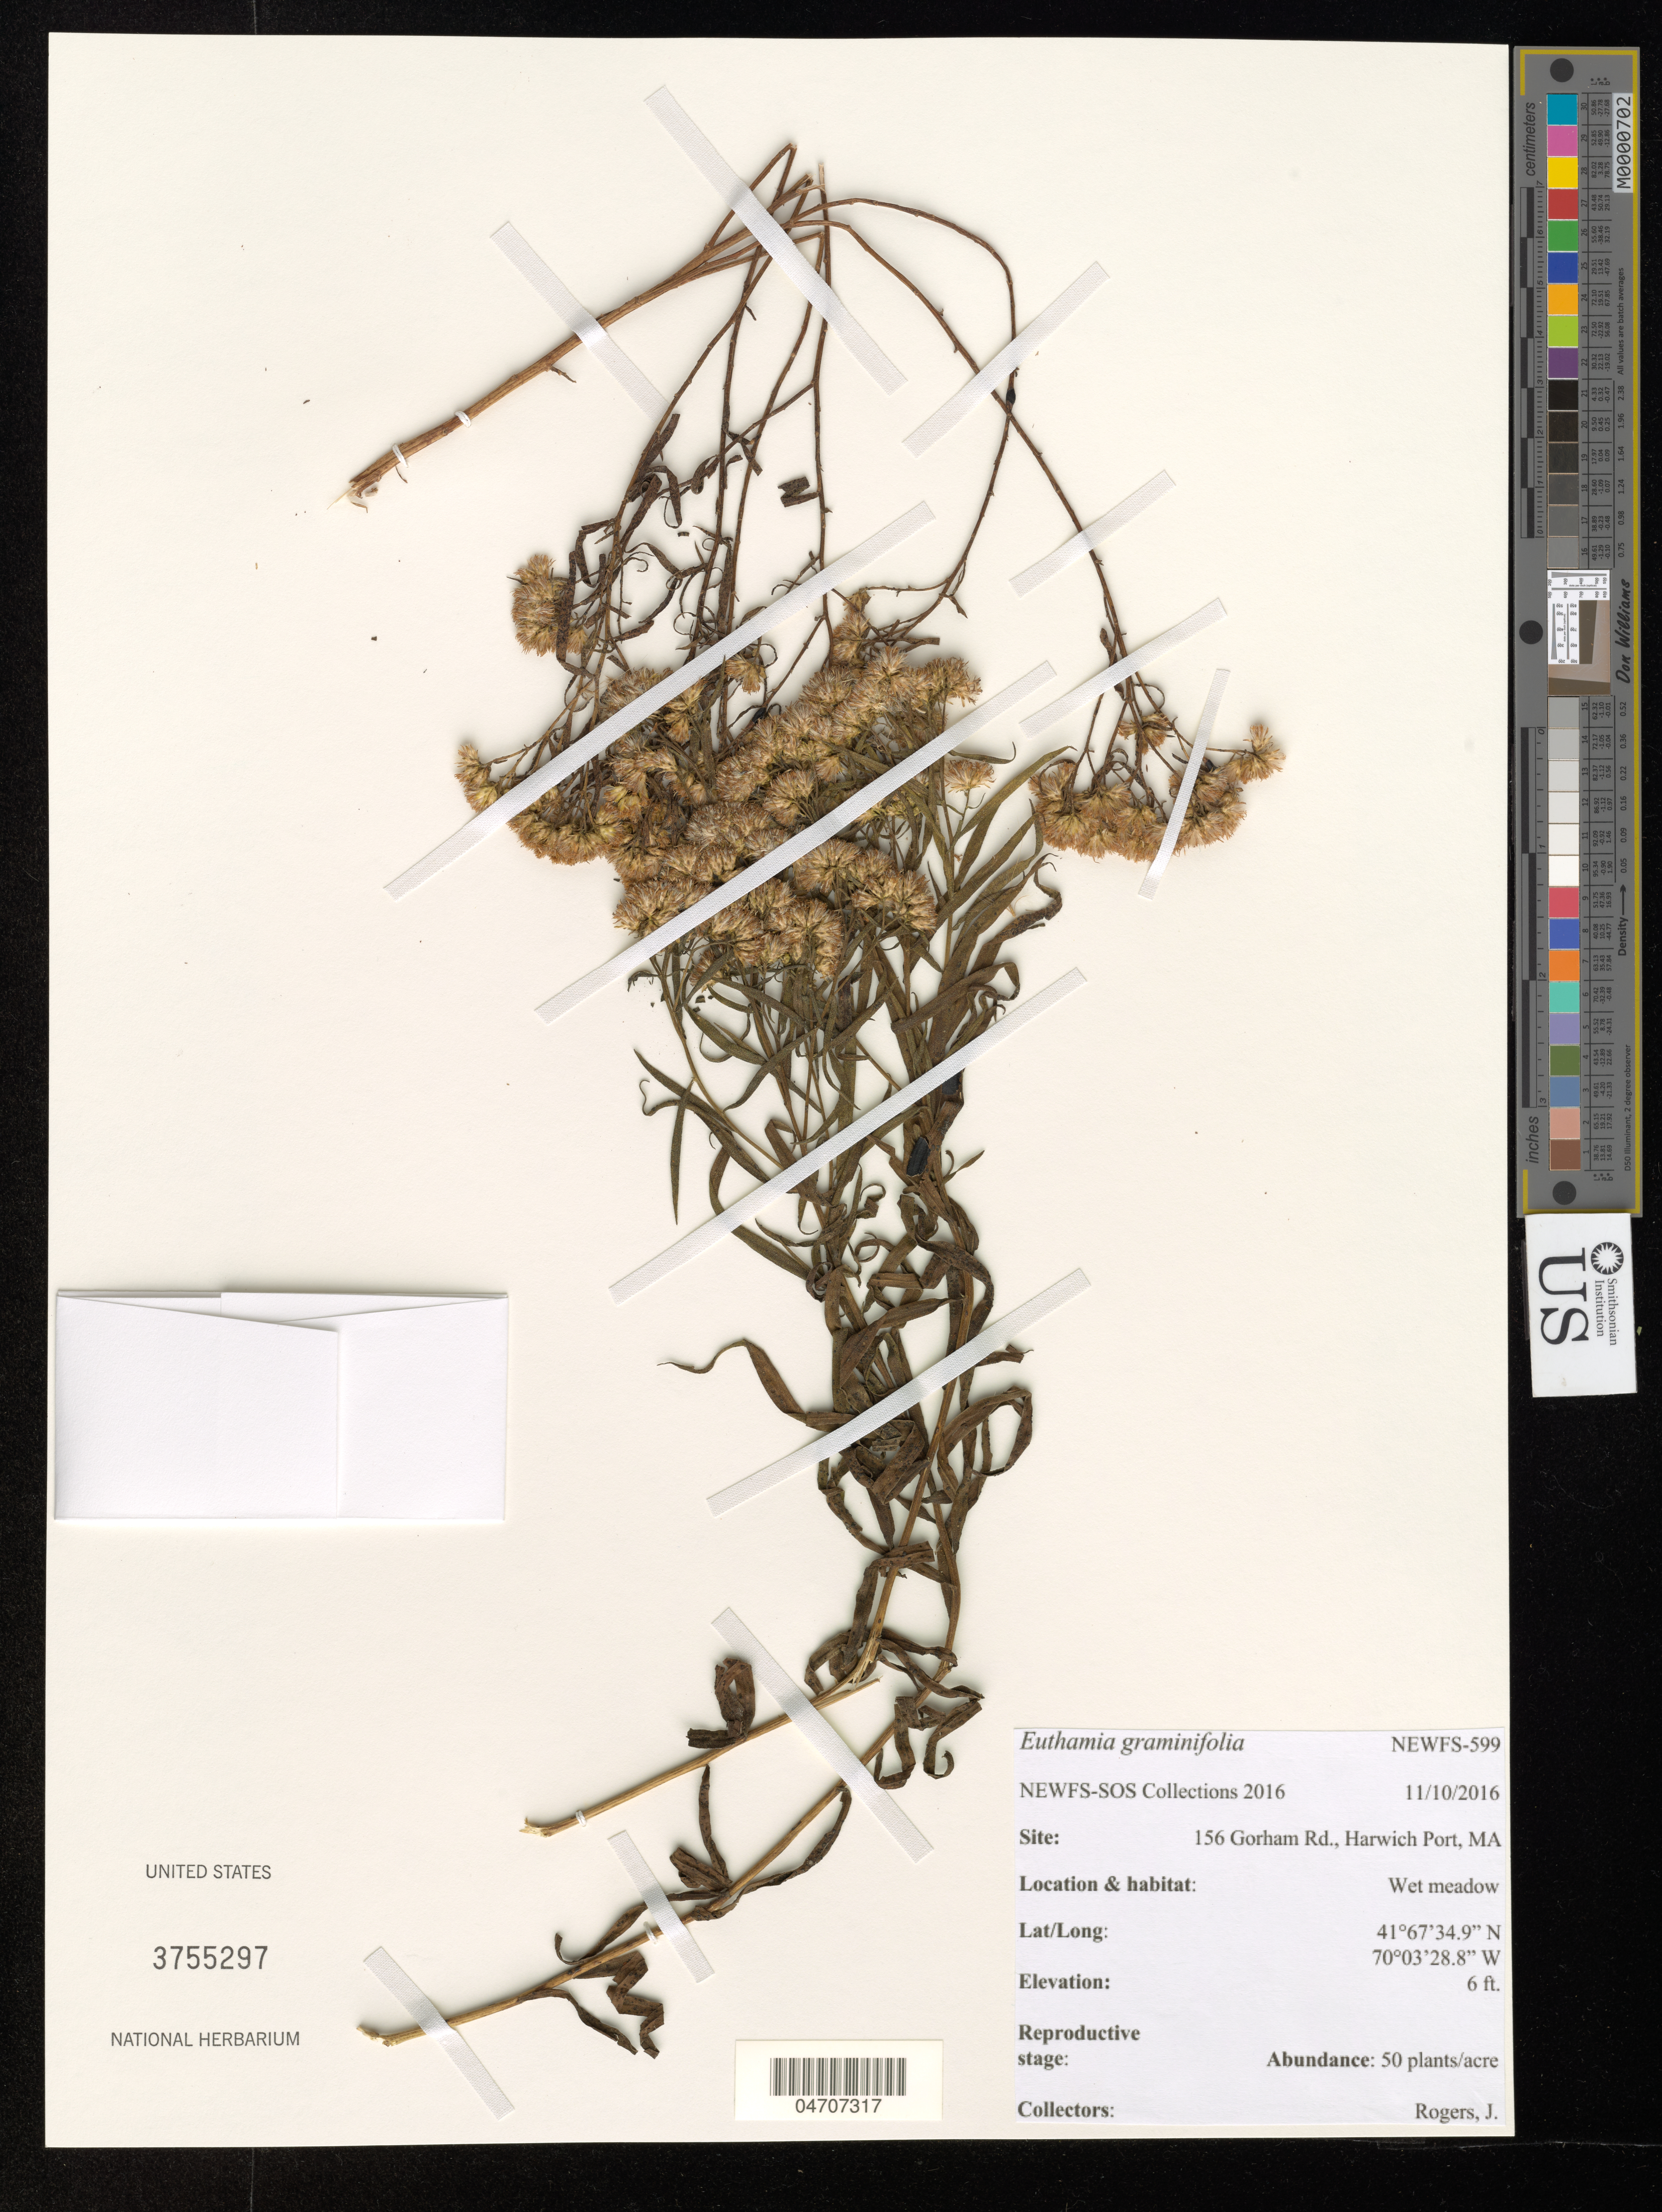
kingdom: Plantae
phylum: Tracheophyta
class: Magnoliopsida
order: Asterales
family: Asteraceae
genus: Euthamia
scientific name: Euthamia graminifolia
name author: (L.) Nutt.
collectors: J. Rogers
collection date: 2016-11-10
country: United States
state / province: Massachusetts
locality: Site: 156 Gorham Rd., Harwich Port, MA.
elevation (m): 2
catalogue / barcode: US 3755297